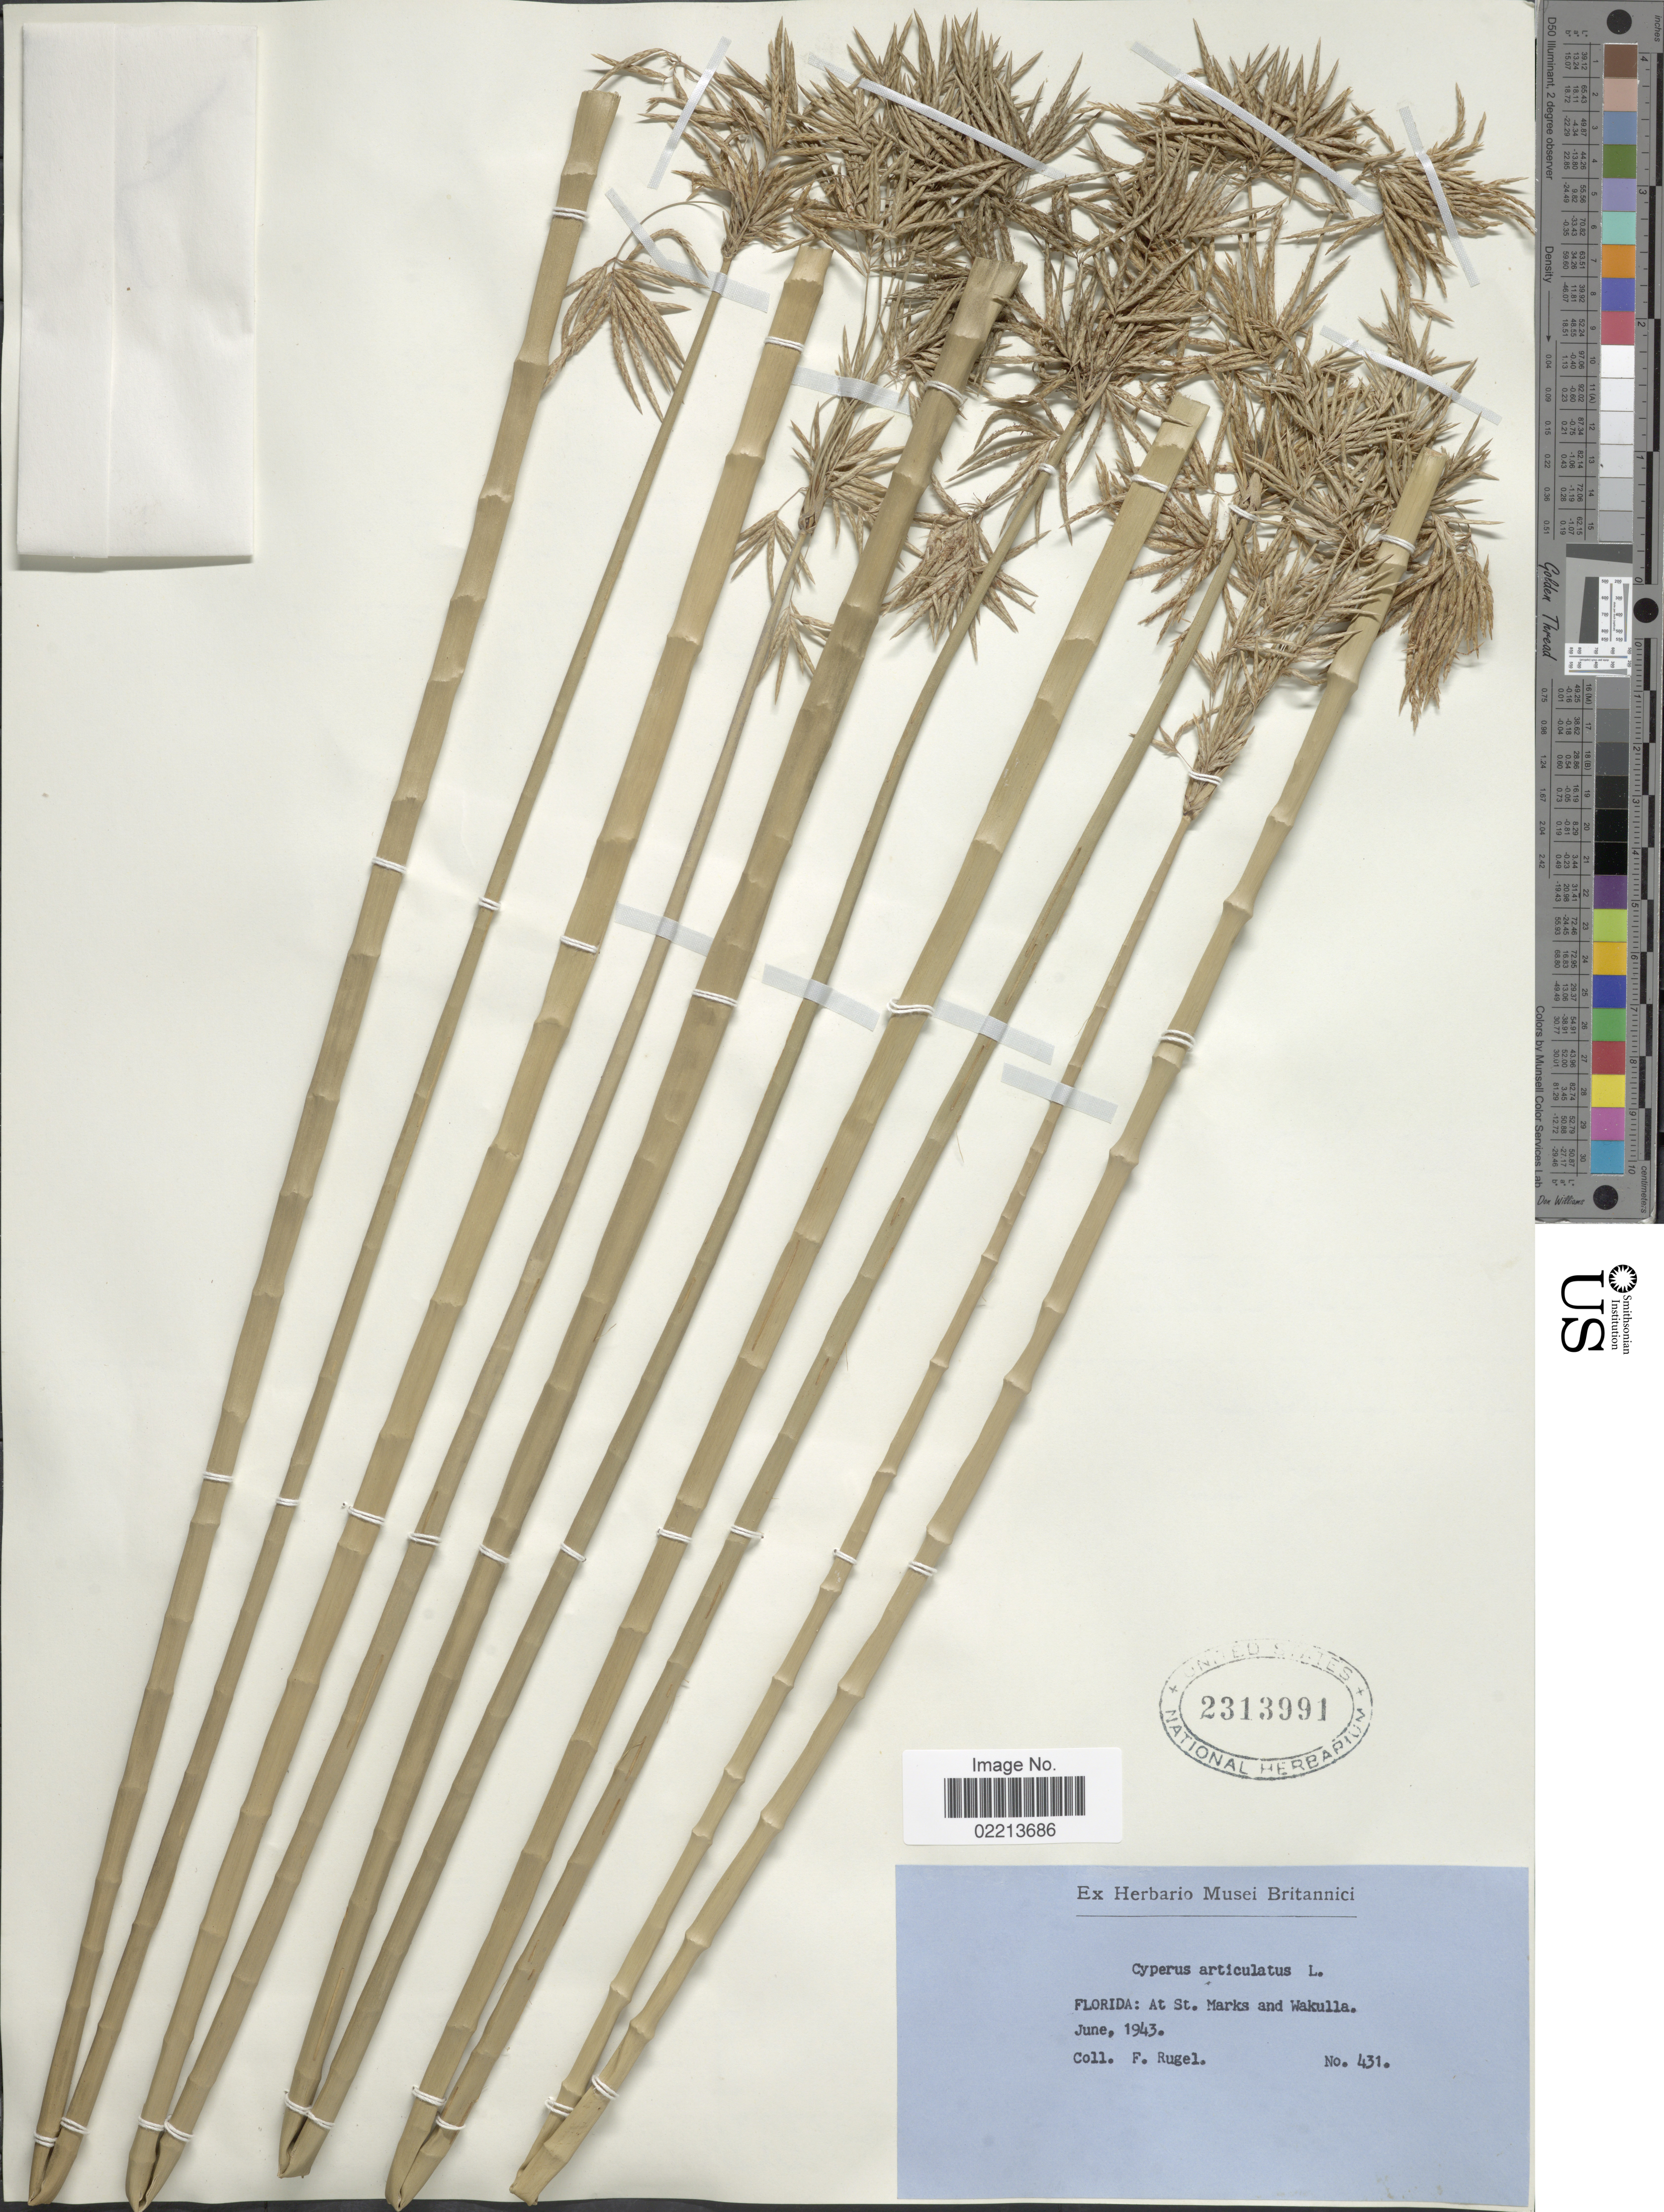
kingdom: Plantae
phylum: Tracheophyta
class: Liliopsida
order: Poales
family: Cyperaceae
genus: Cyperus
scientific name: Cyperus articulatus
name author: L.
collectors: F. Rugel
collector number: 431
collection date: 1943-06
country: United States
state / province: Florida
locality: At St. Marks and Wakulla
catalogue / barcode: US 2313991